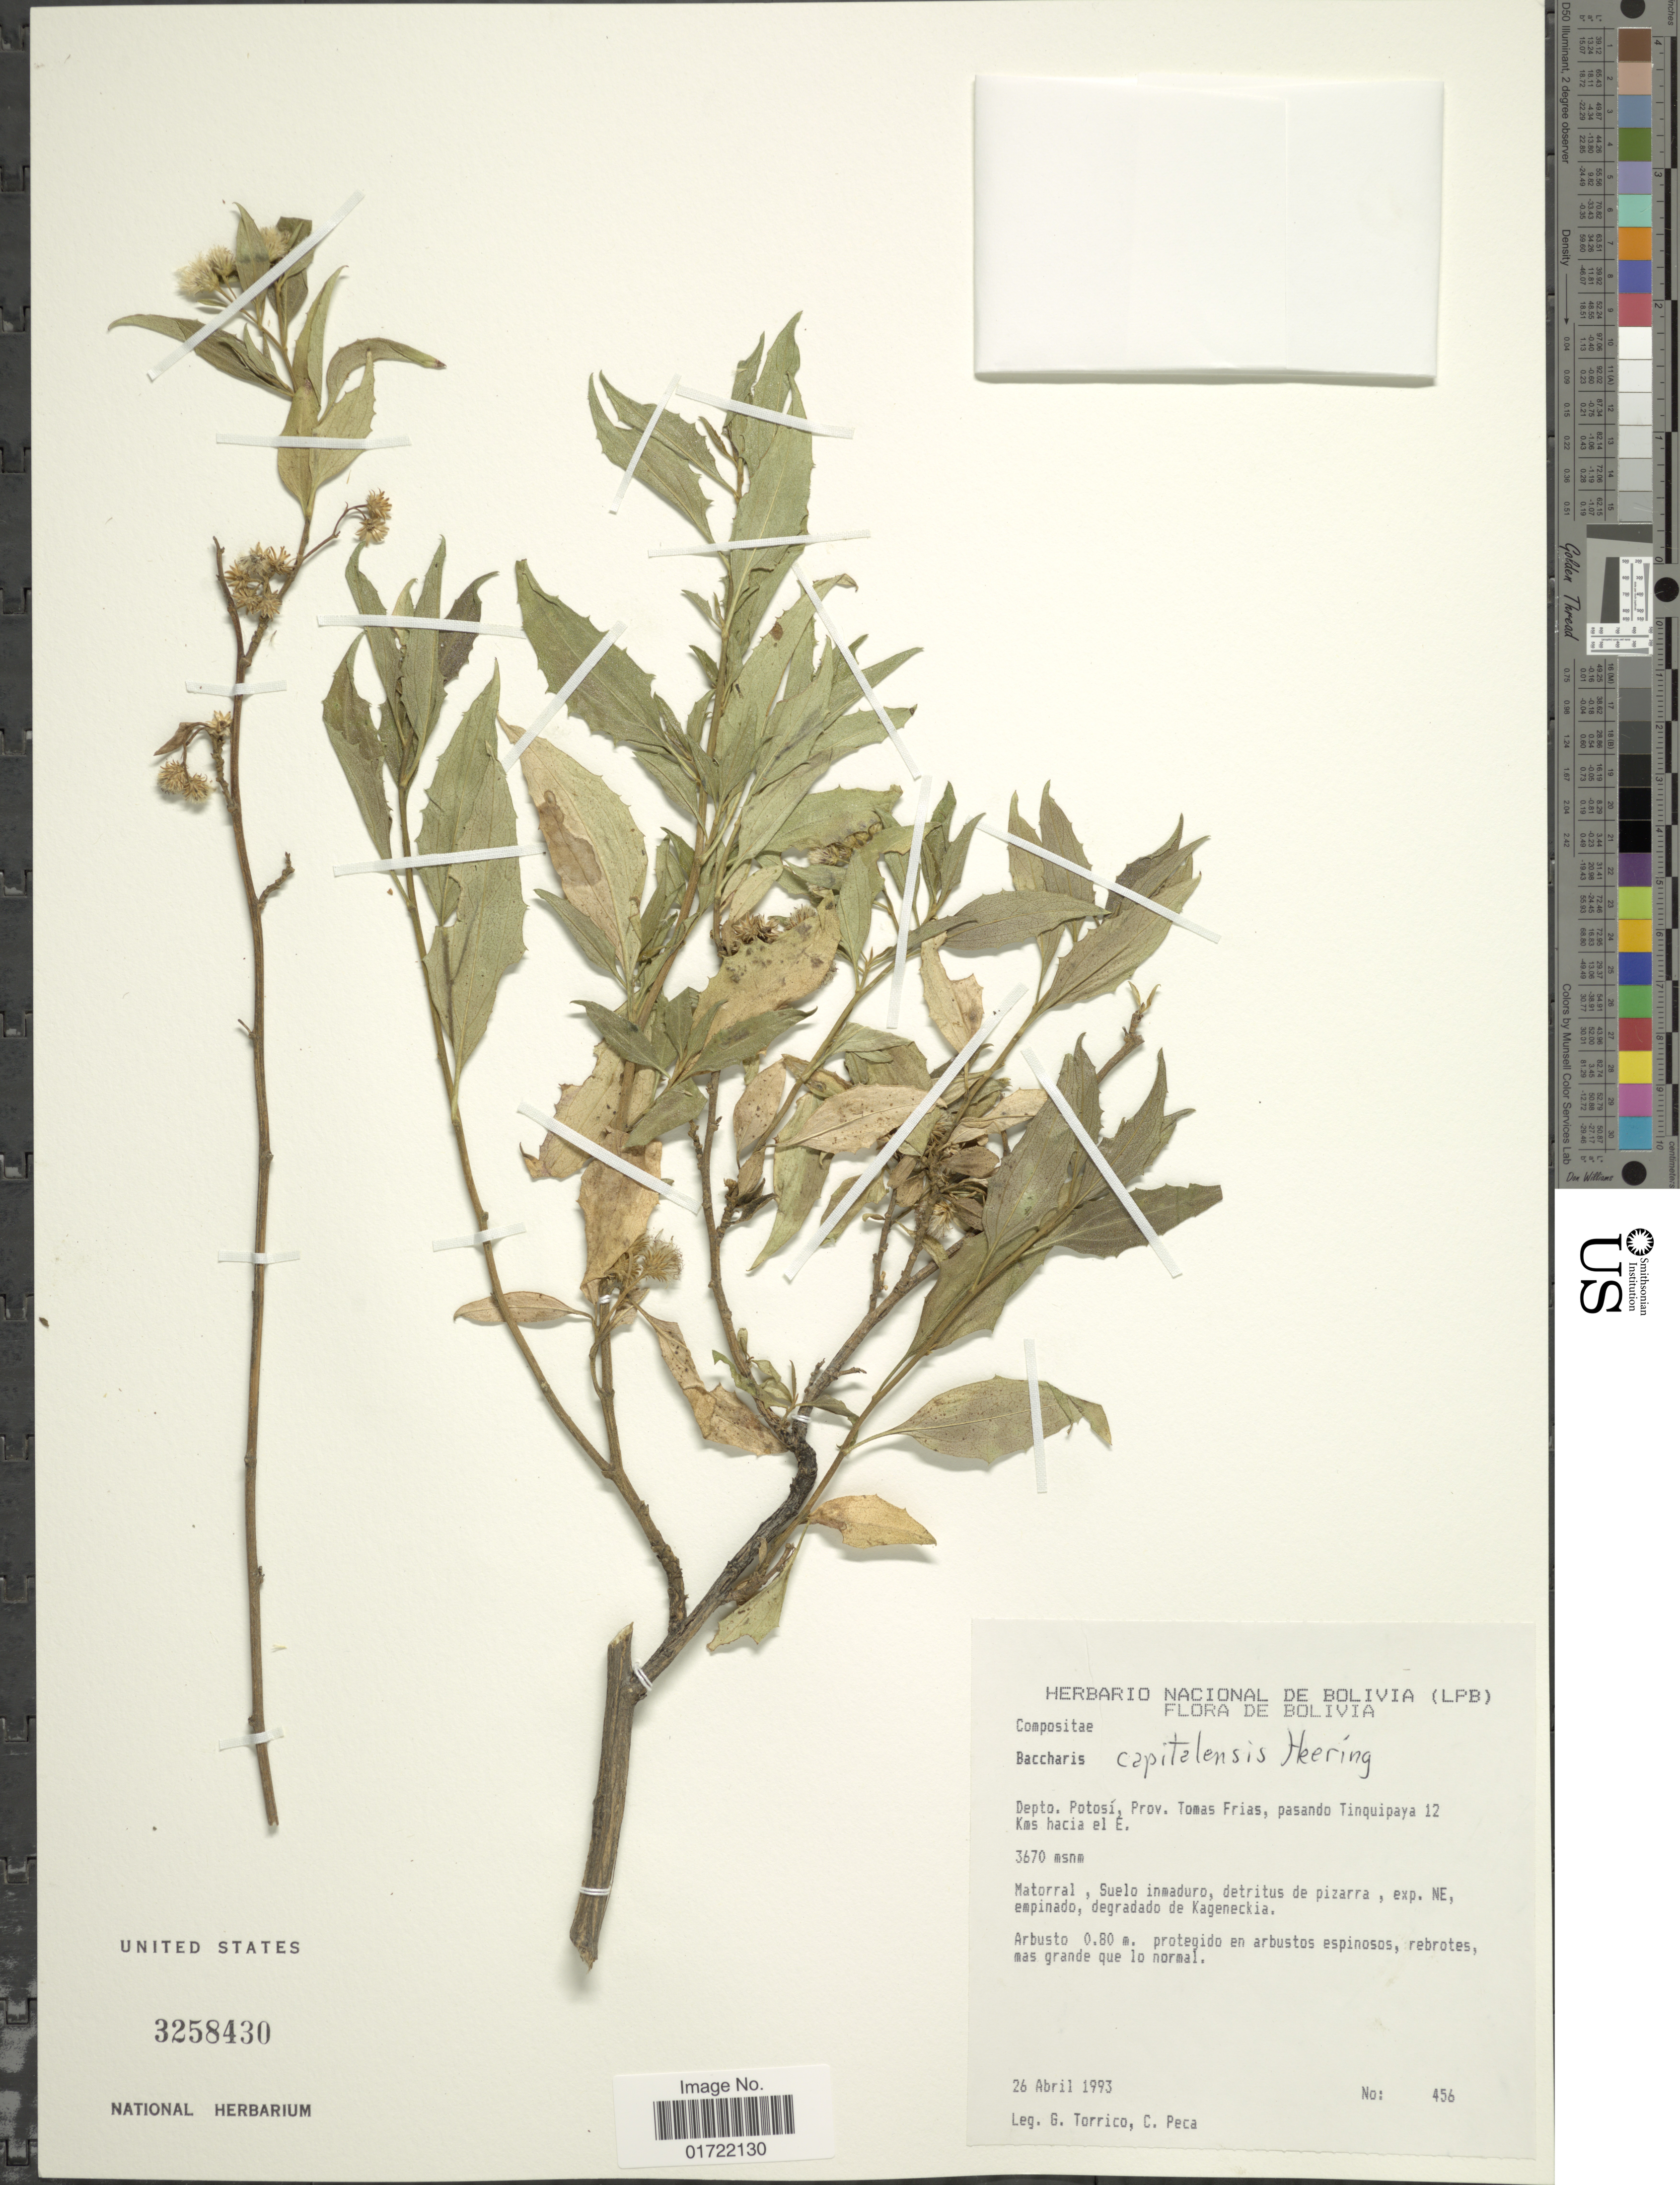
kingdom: Plantae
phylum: Tracheophyta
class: Magnoliopsida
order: Asterales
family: Asteraceae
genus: Baccharis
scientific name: Baccharis capitalensis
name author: Heering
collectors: G. Torrico & C. Peca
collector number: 456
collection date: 1993-04-26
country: Bolivia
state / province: Potosi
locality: Depto. Potosi, Prov. Tomas Frias, pasando Tinquipaya 12 Kms hacia el E.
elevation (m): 3670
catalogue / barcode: US 3258430